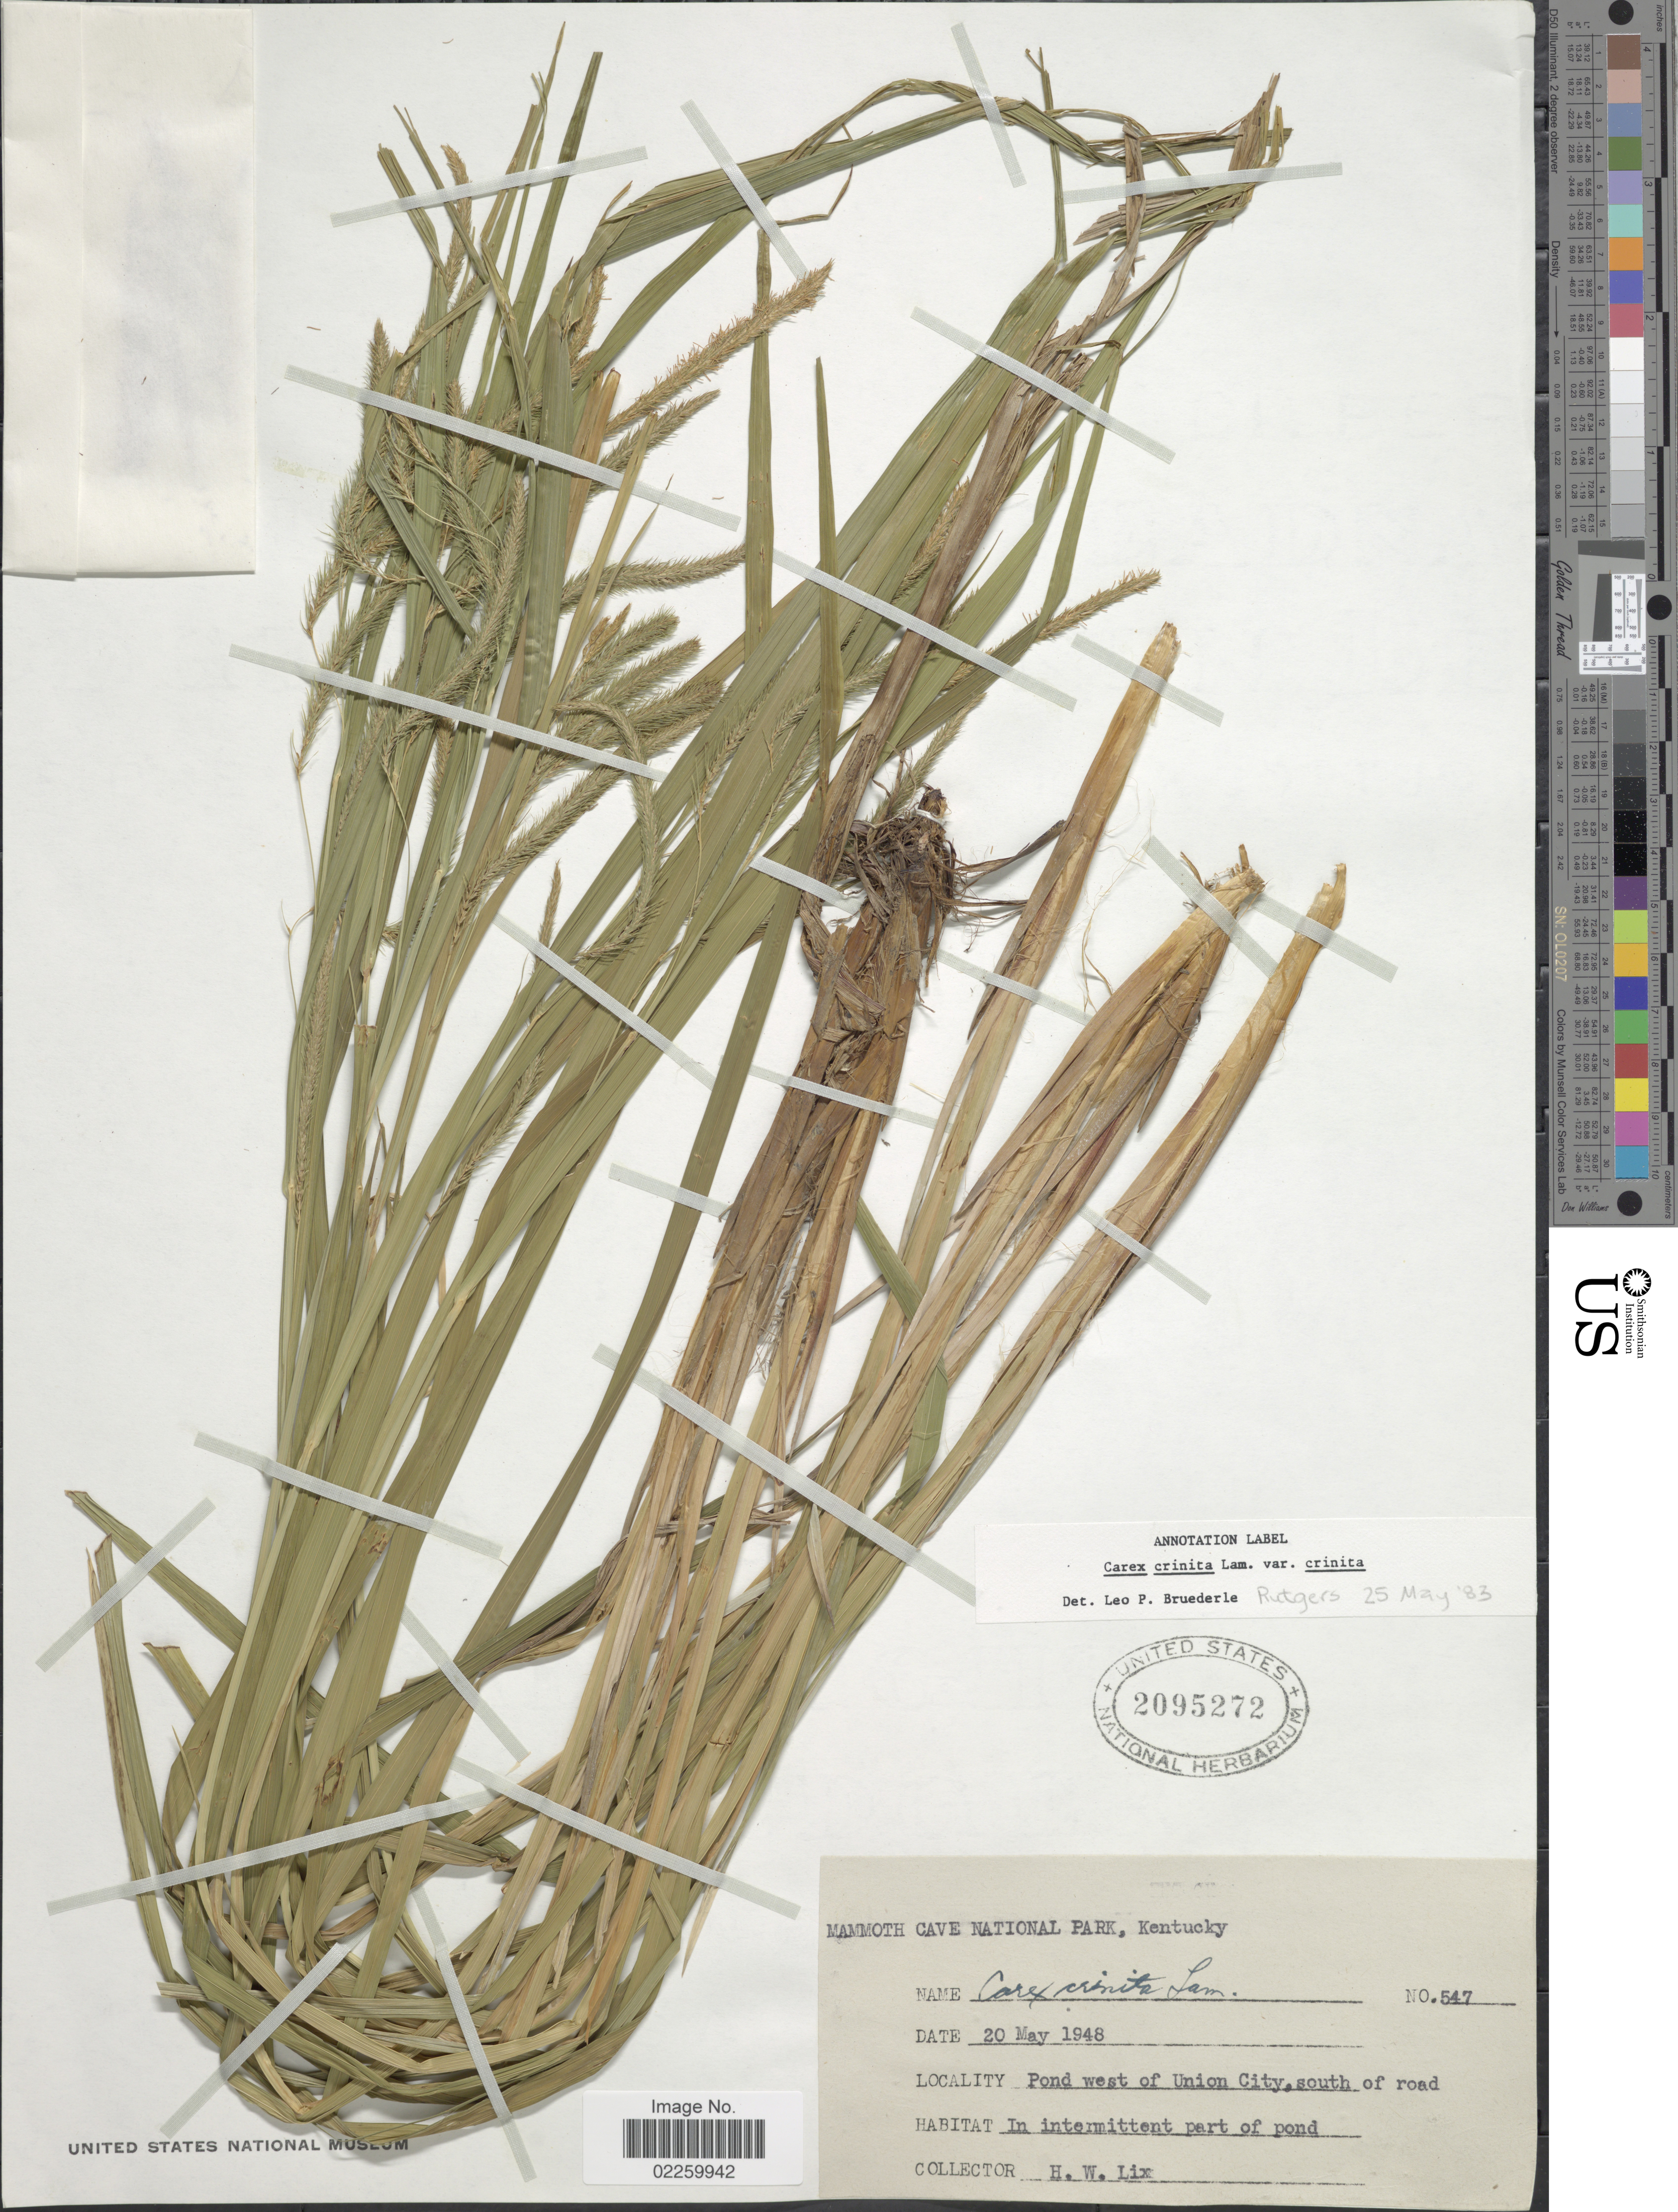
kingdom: Plantae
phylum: Tracheophyta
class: Liliopsida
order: Poales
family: Cyperaceae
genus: Carex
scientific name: Carex crinita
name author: Lam.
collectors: H. W. Lix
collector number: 547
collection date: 1948-05-20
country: United States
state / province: Kentucky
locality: Mammoth Cave National Park, Kentucky, Pond west of Union City, south of road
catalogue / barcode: US 2095272